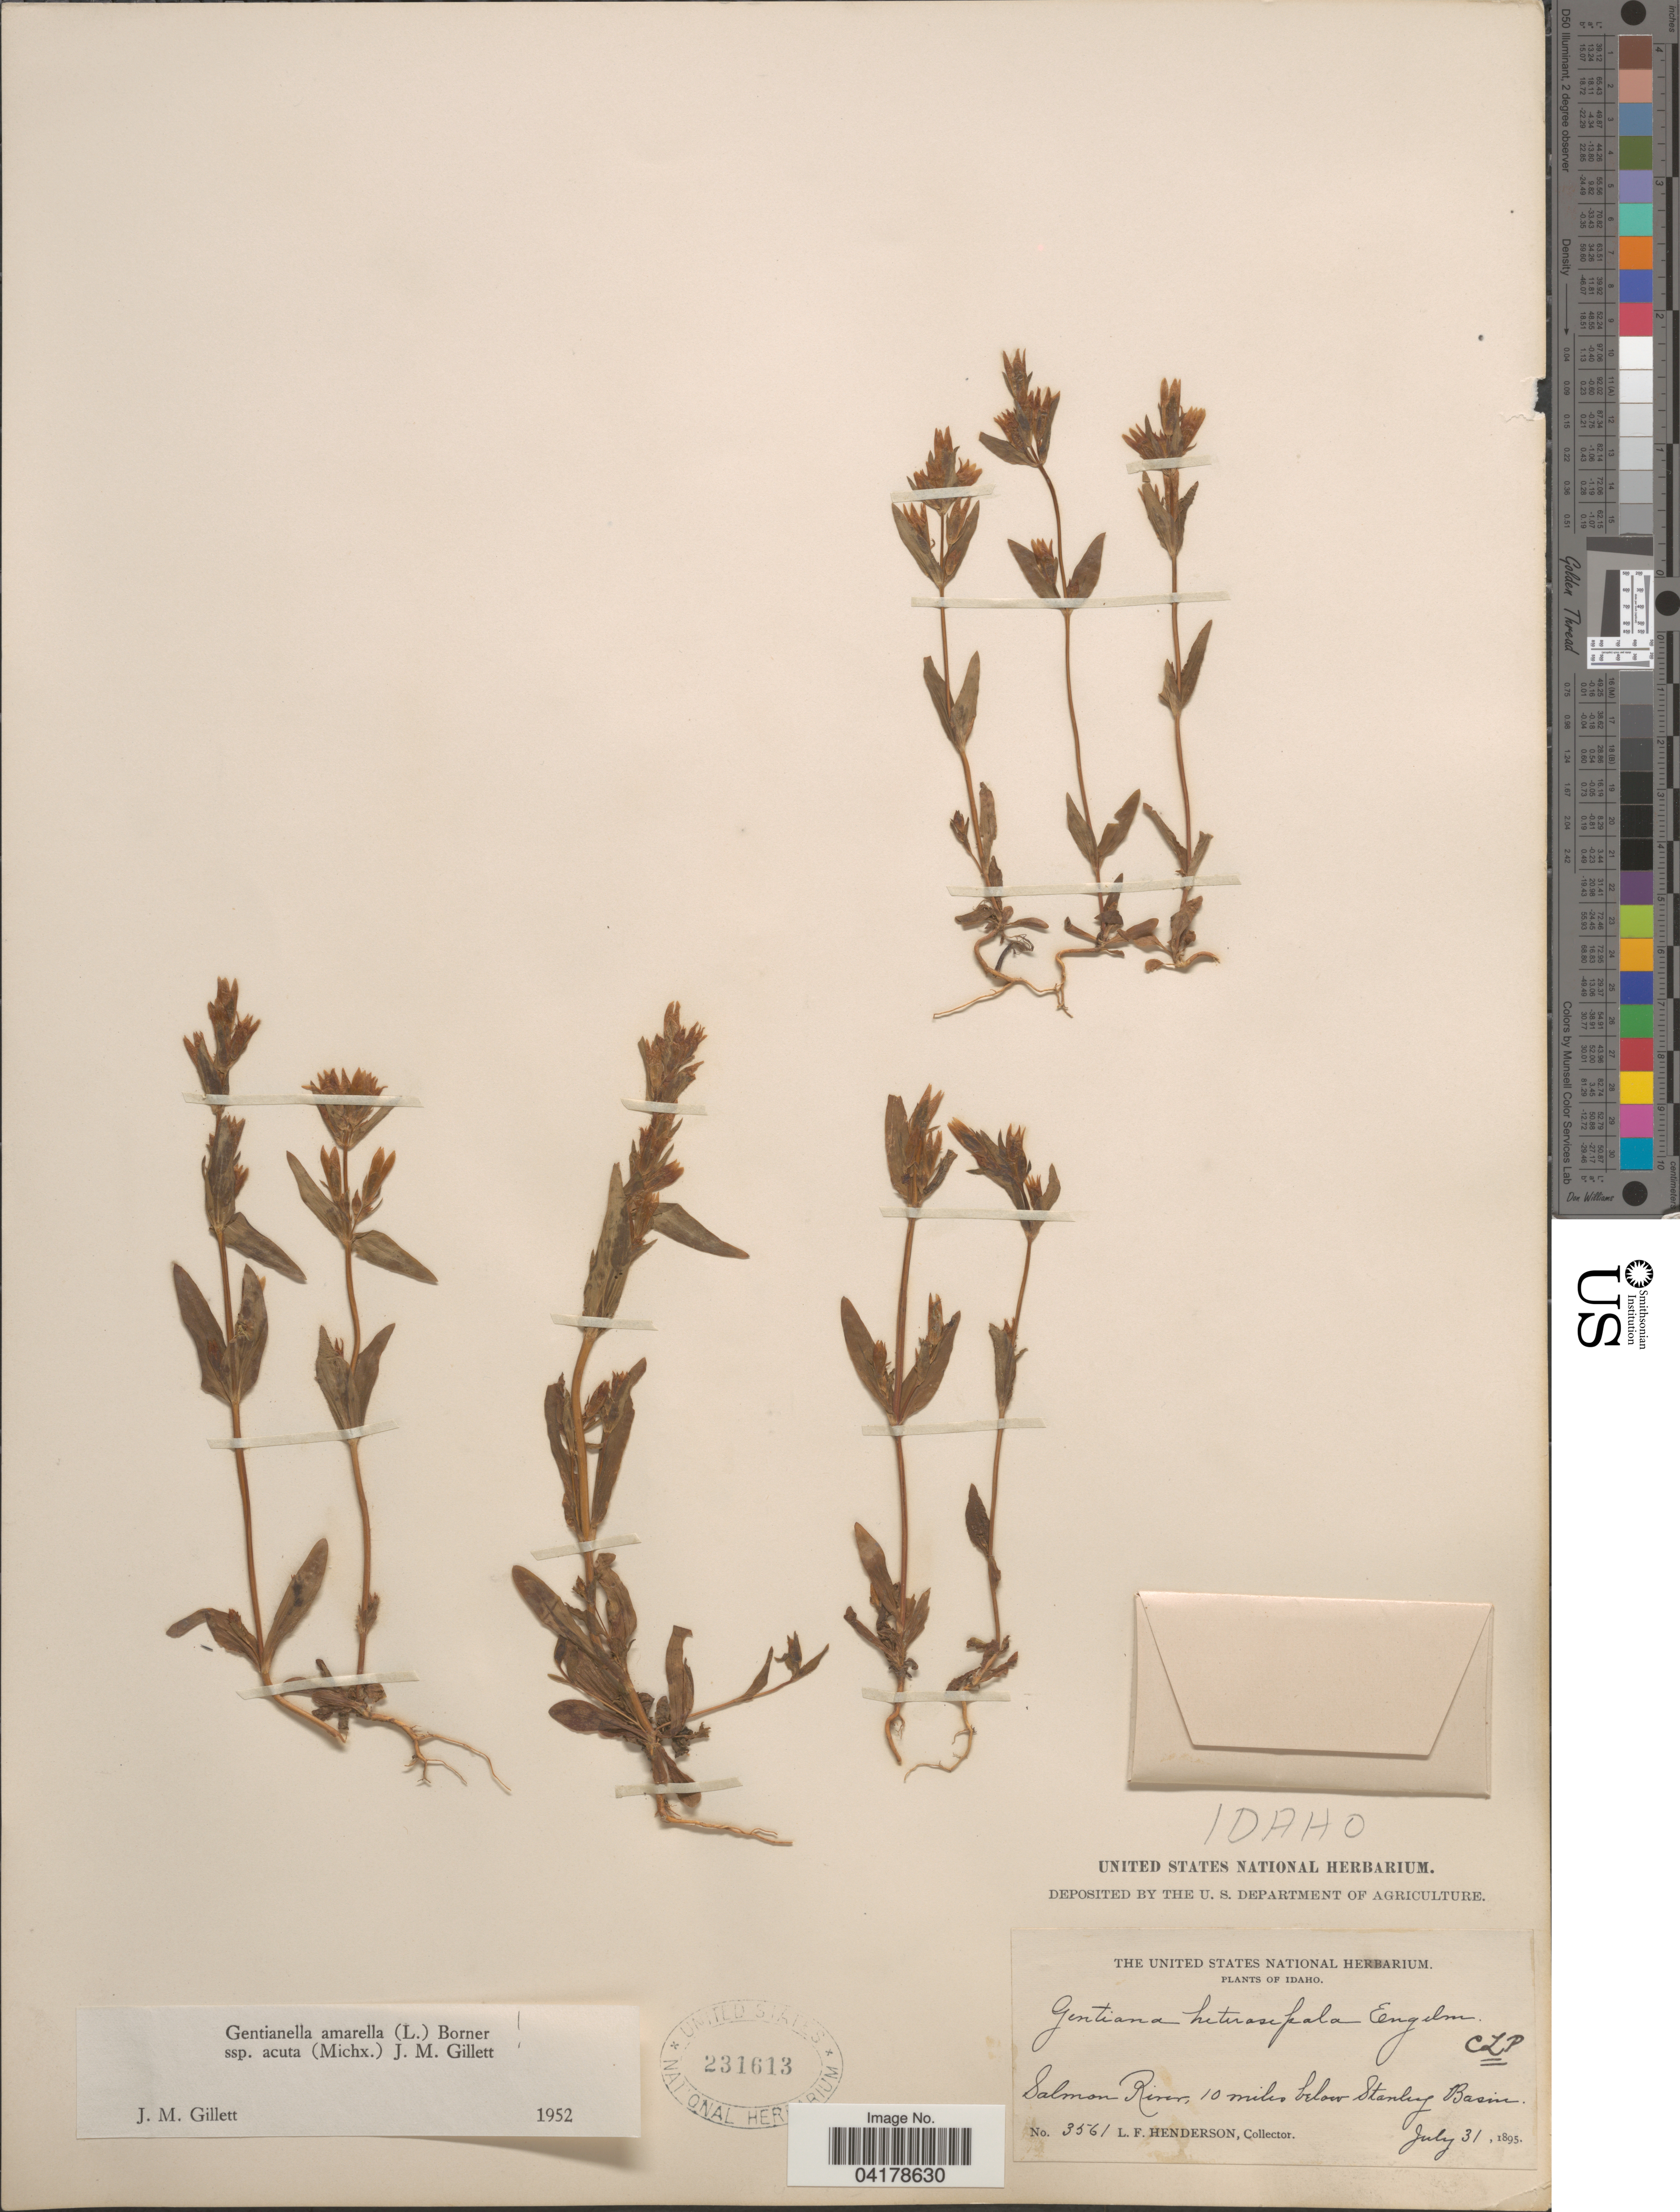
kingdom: Plantae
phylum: Tracheophyta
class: Magnoliopsida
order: Gentianales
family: Gentianaceae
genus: Gentianella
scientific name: Gentianella amarella subsp. acuta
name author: (Michx.) J.M. Gillett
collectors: L. Henderson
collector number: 3561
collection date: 1895-07-31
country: United States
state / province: Idaho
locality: Salmon River, 10 miles below Stanley Basin.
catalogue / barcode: US 231613